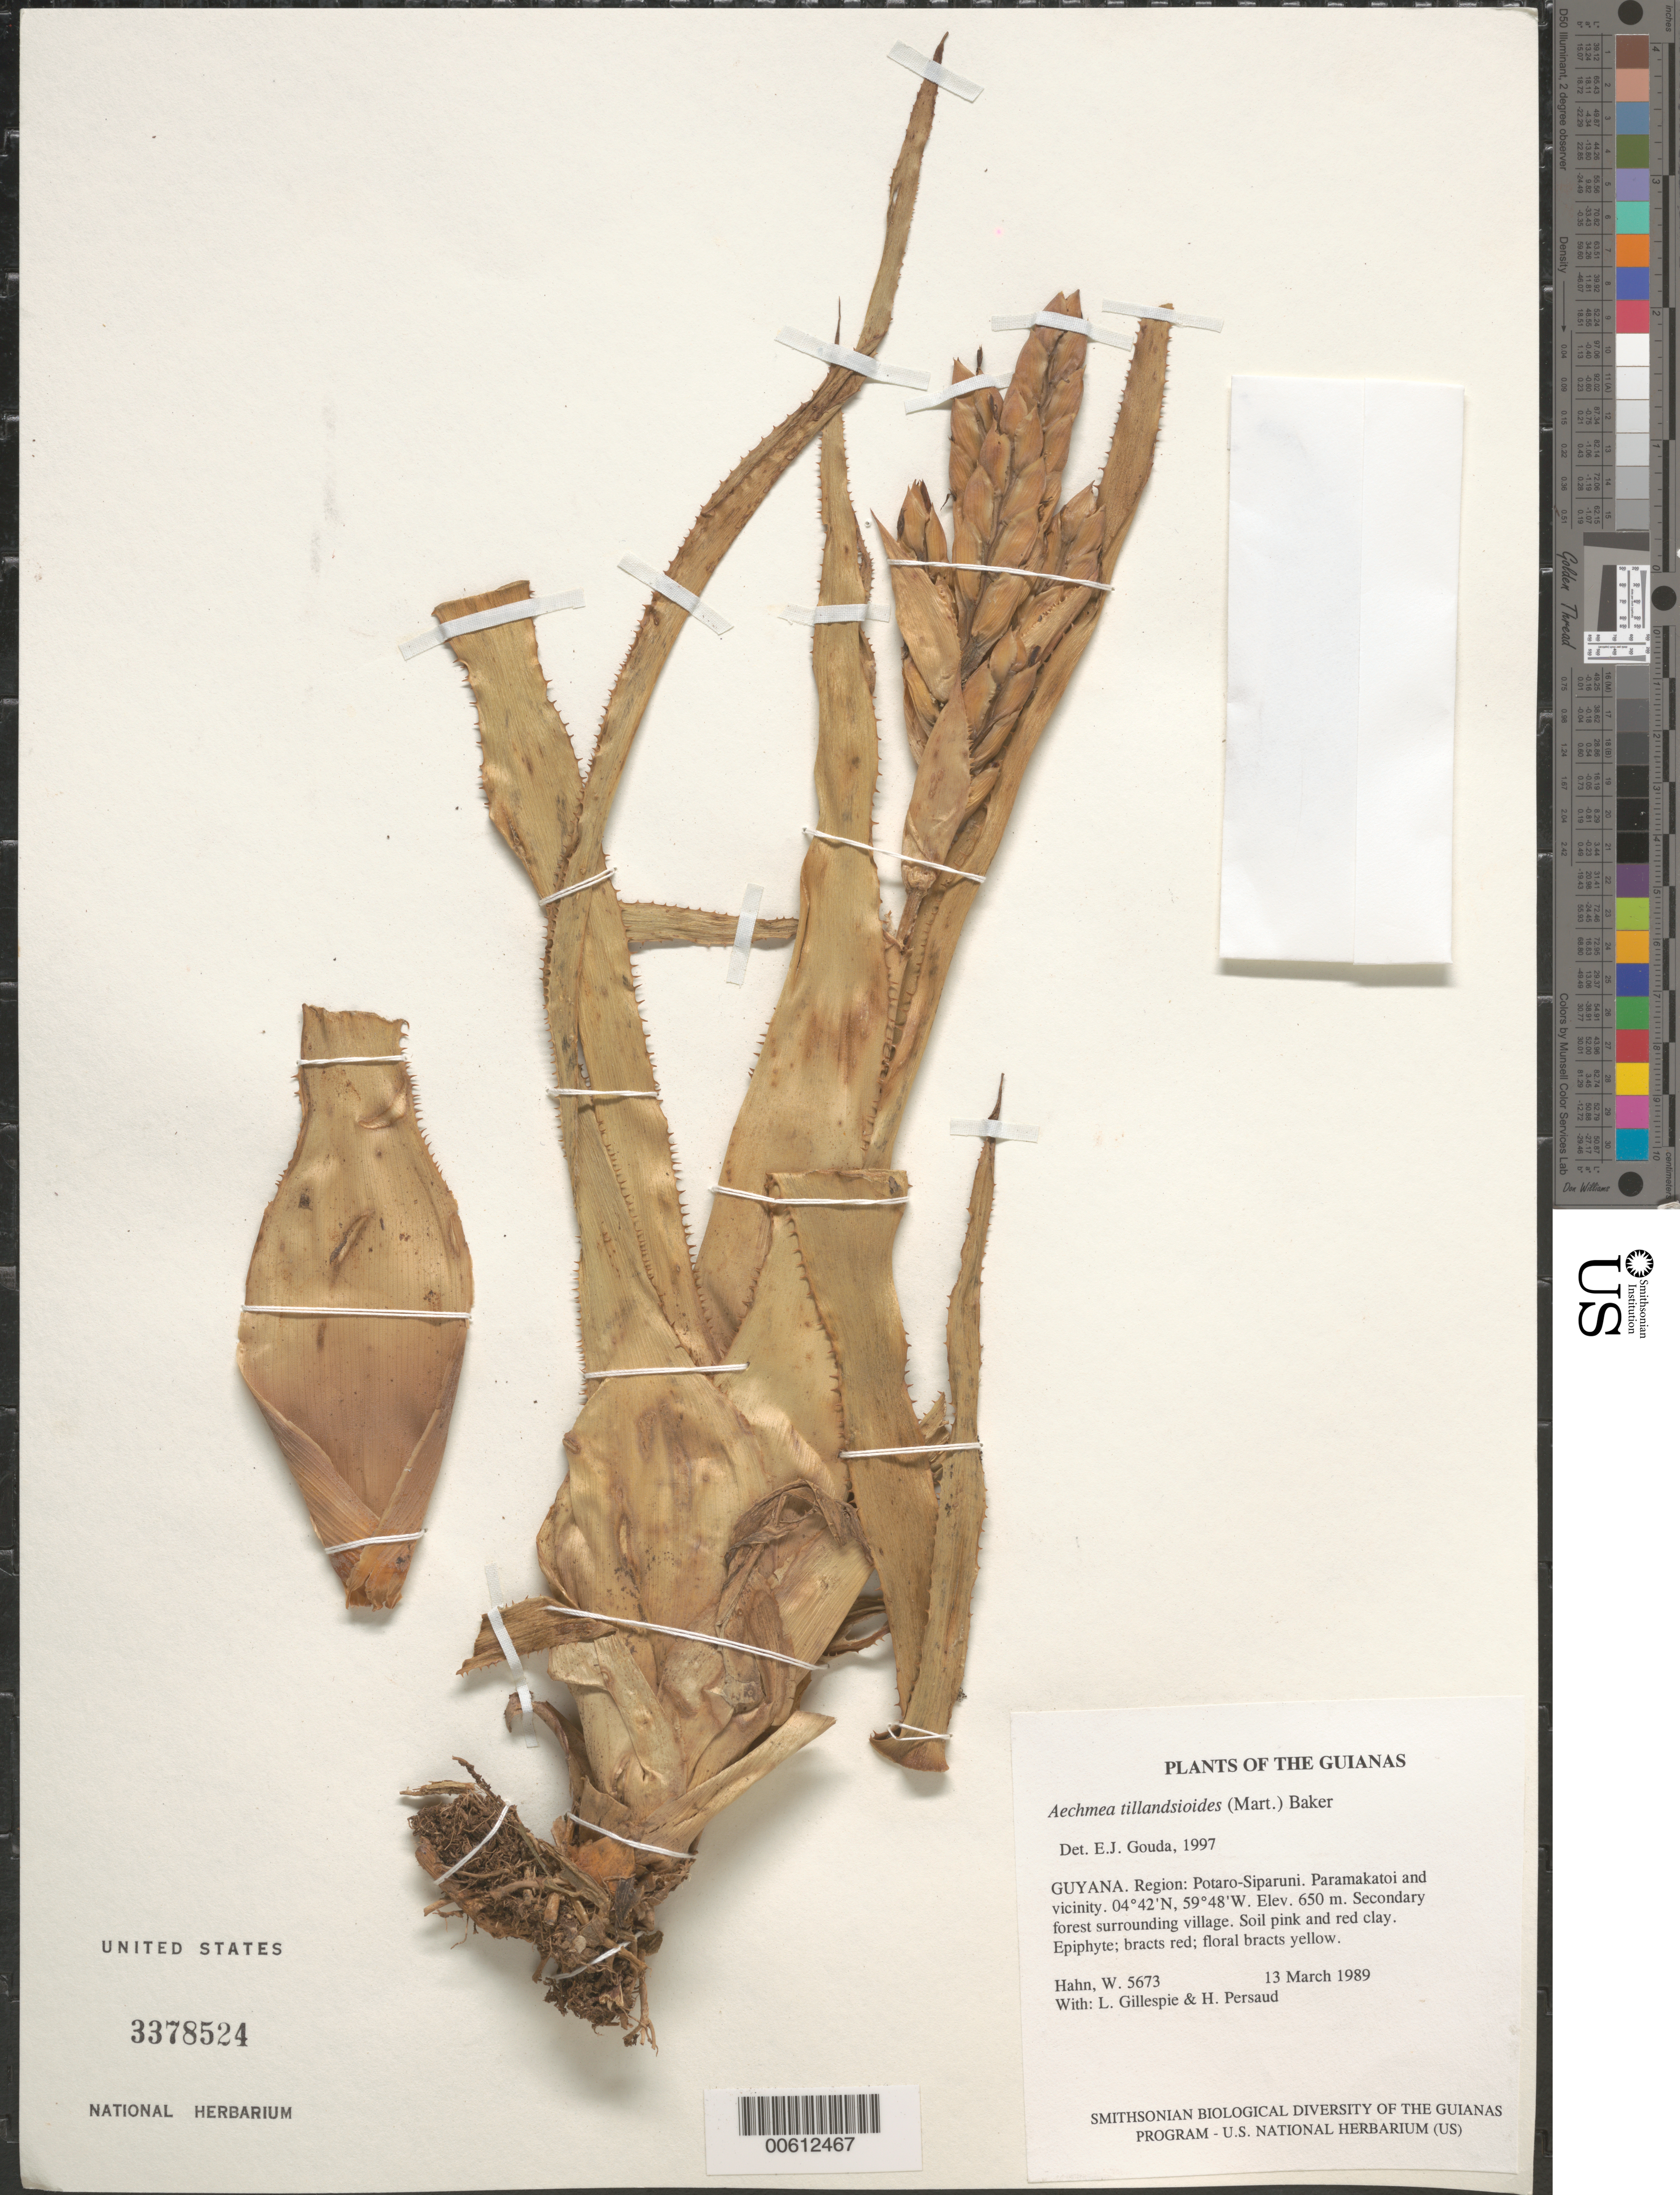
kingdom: Plantae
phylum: Tracheophyta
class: Liliopsida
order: Poales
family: Bromeliaceae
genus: Aechmea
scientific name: Aechmea tillandsioides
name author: (Mart. ex Schult. & Schult. f.) Baker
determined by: Gouda, E. J.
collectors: W. Hahn, L. J. Gillespie & H. Persaud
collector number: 5673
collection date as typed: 13 March 1989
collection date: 1989-03-13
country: Guyana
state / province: Potaro-Siparuni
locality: Paramakatoi and vicinity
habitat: Secondary forest surrounding village. Soil pink and red clay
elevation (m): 650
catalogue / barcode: US 3378524